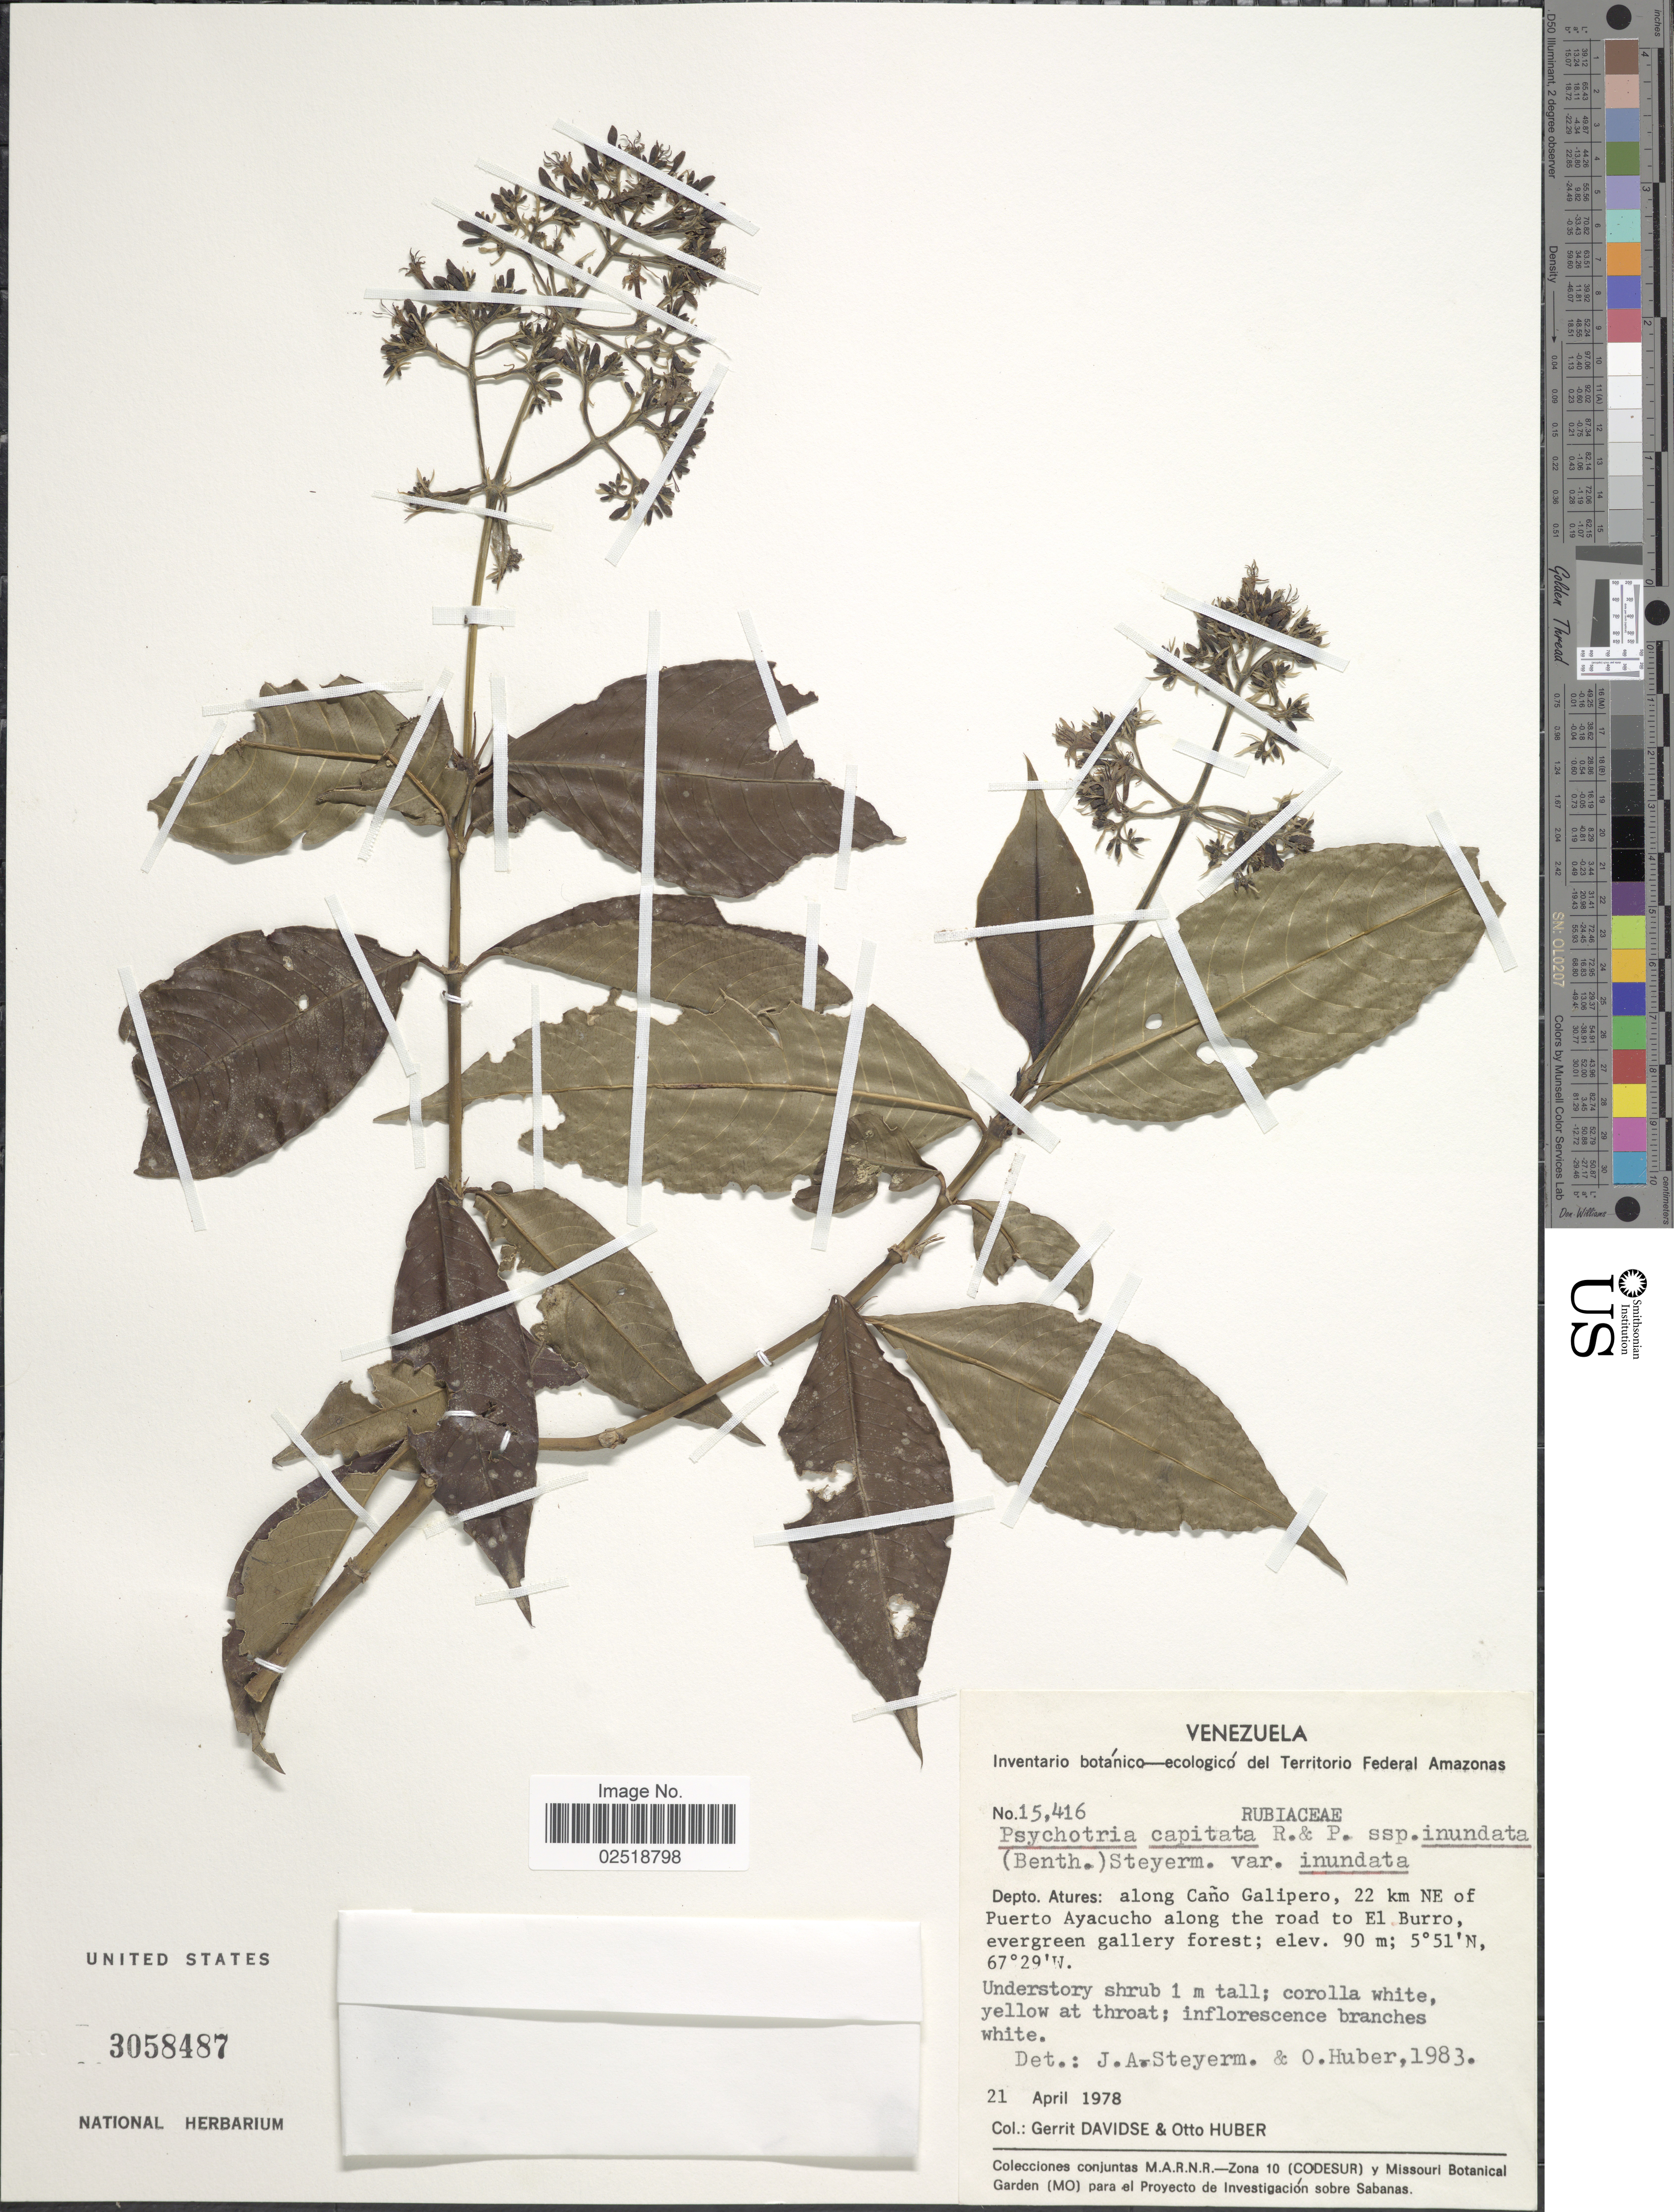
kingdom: Plantae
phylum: Tracheophyta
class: Magnoliopsida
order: Gentianales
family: Rubiaceae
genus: Psychotria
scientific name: Psychotria capitata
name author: Ruiz & Pav.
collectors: G. Davidse & O. Huber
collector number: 15416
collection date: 1978-04-21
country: Venezuela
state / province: Amazonas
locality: Depto Atures: along Caño Galipero, 22 km NE of Puerto Ayacucho along the road to El Burro, evergreen gallery forest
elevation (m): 90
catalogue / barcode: US 3058487